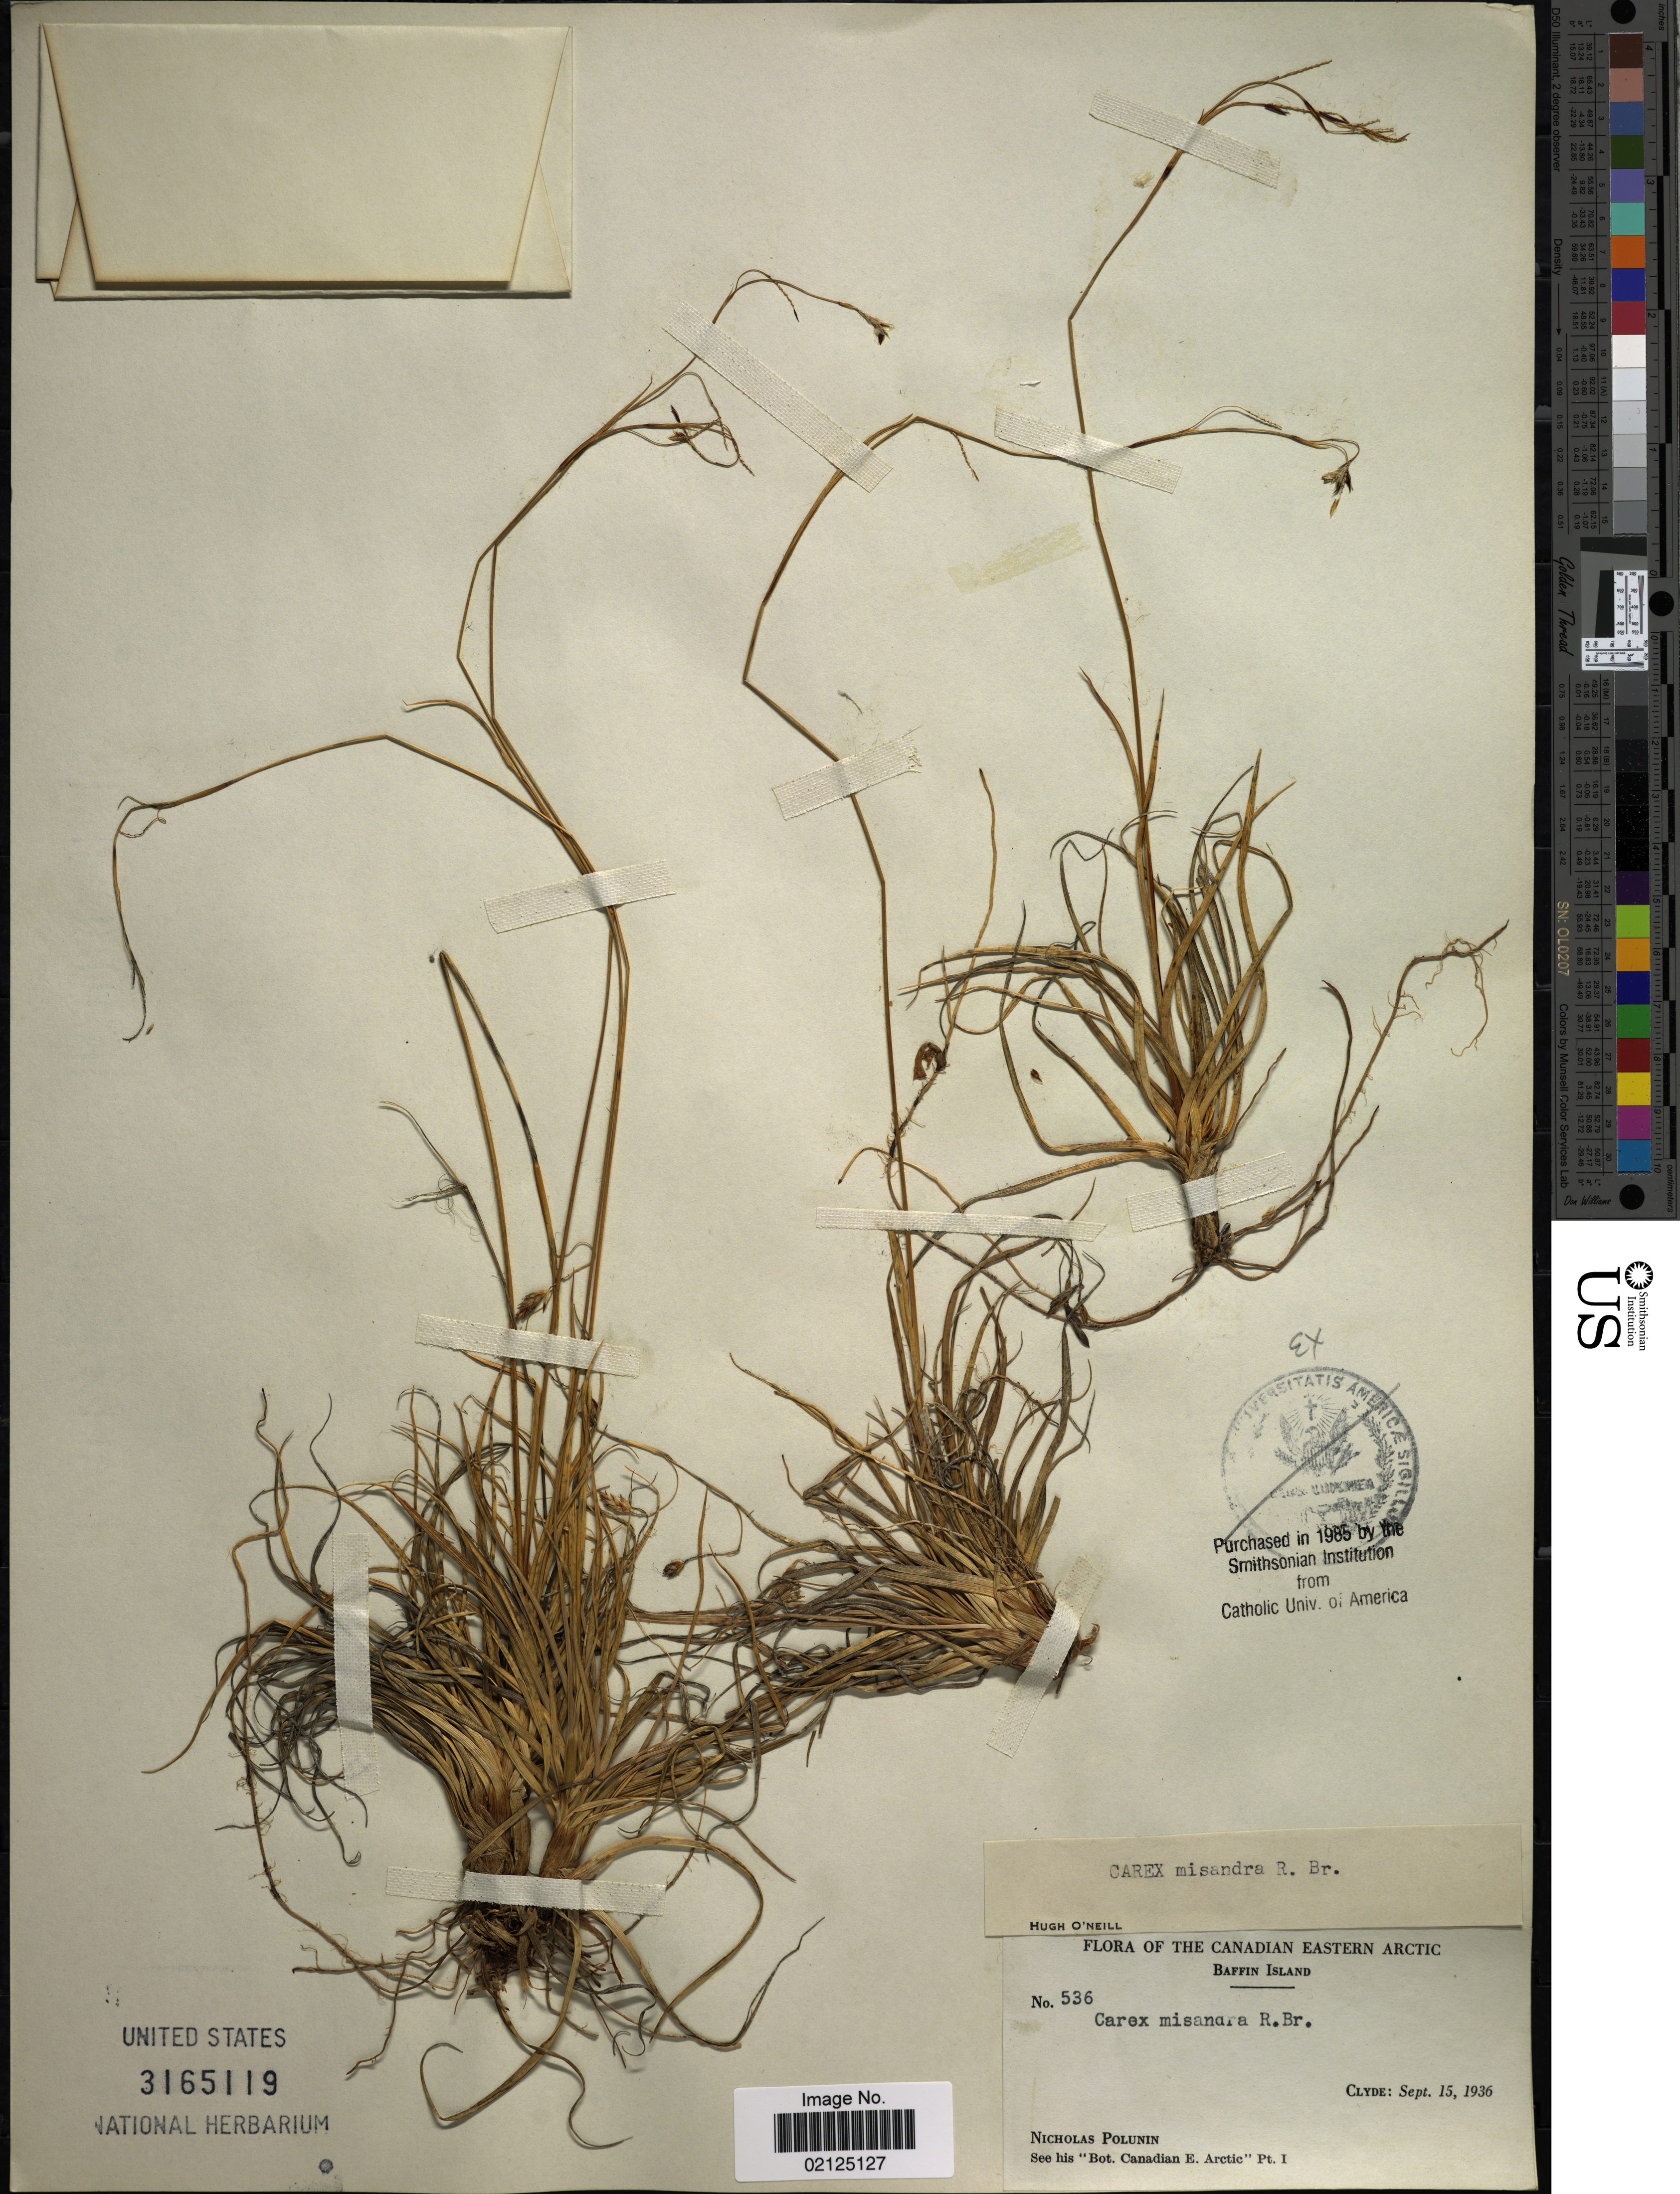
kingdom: Plantae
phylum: Tracheophyta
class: Liliopsida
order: Poales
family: Cyperaceae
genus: Carex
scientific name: Carex fuliginosa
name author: Schkuhr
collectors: N. V. Polunin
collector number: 536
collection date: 1936-09-15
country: Canada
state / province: Nunavut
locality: The Canadian Eastern Arctic, Baffin Island, Clyde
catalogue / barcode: US 3165119